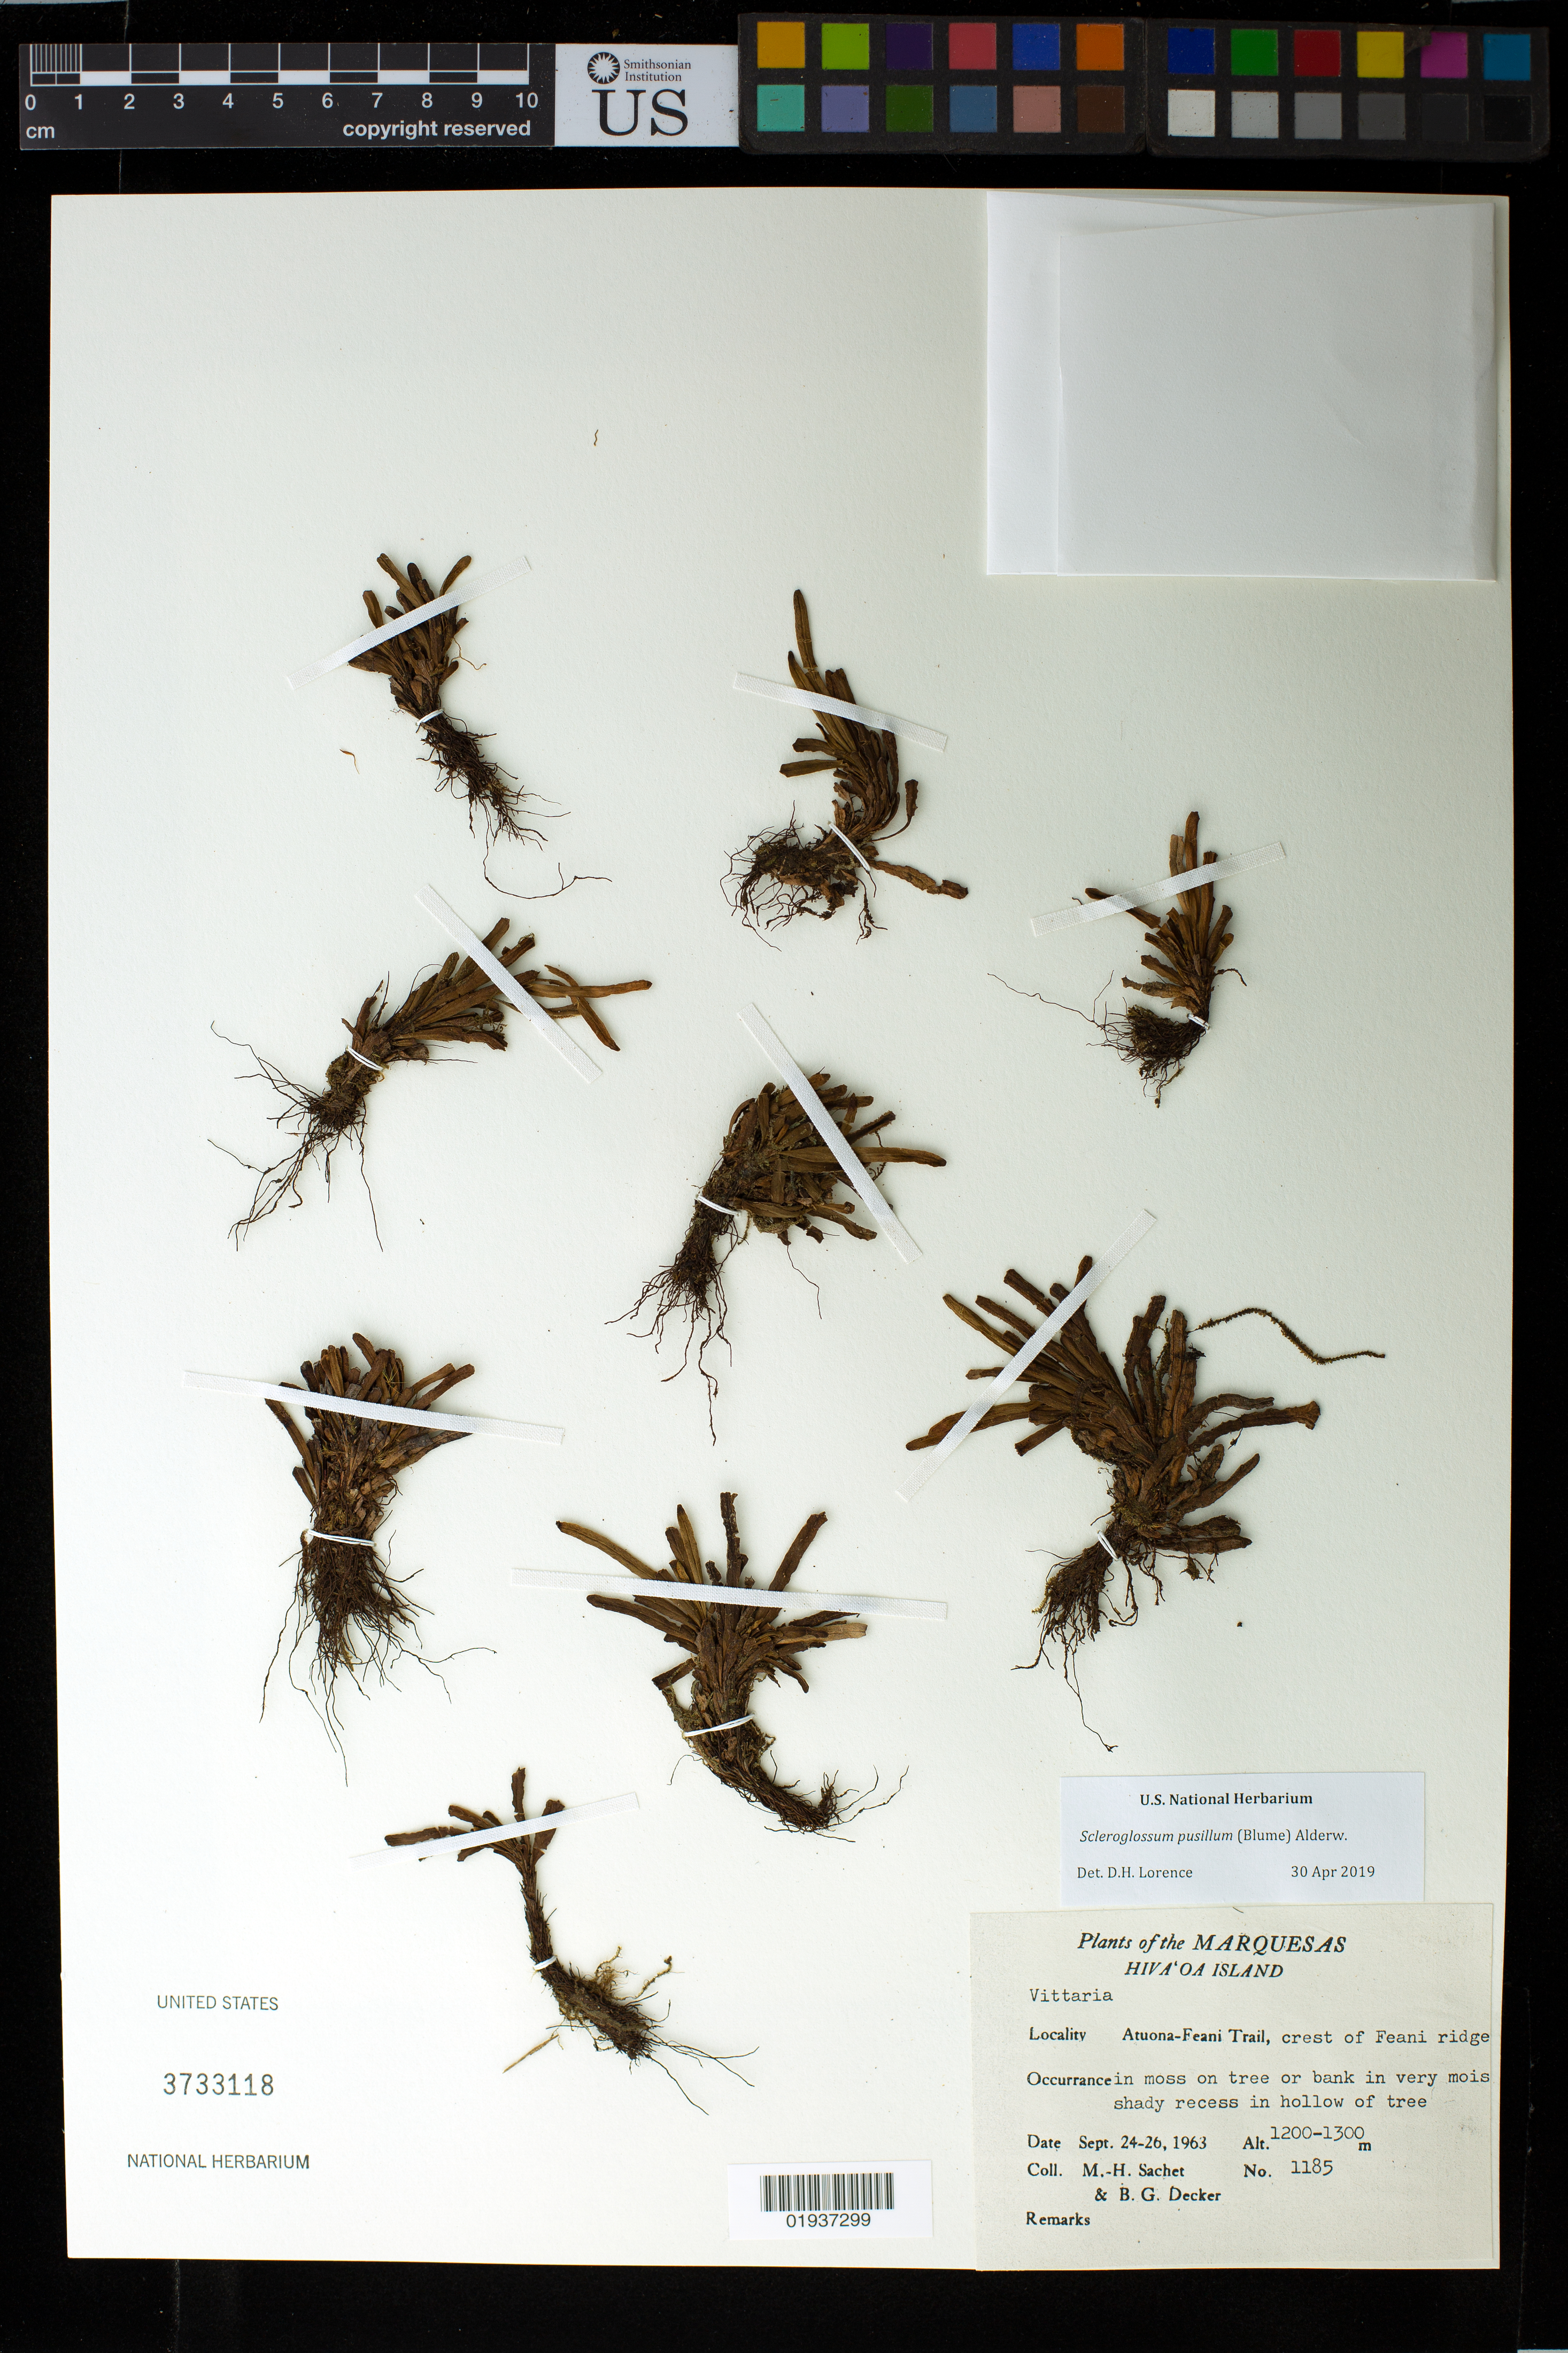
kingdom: Plantae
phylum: Tracheophyta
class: Polypodiopsida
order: Polypodiales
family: Polypodiaceae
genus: Scleroglossum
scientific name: Scleroglossum pusillum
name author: (Blume) Alderw.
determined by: Lorence, David H., (PTBG), National Tropical Botanical Garden (UNITED STATES)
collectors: M.-H. Sachet & B. G. Decker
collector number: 1185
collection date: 1963-09-24/1963-09-26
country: French Polynesia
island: Hiva Oa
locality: Atuona-Feani Trail, crest of Feani ridge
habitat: In moss on tree or bank in very moist shady recess in hollow of tree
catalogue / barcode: US 3733118